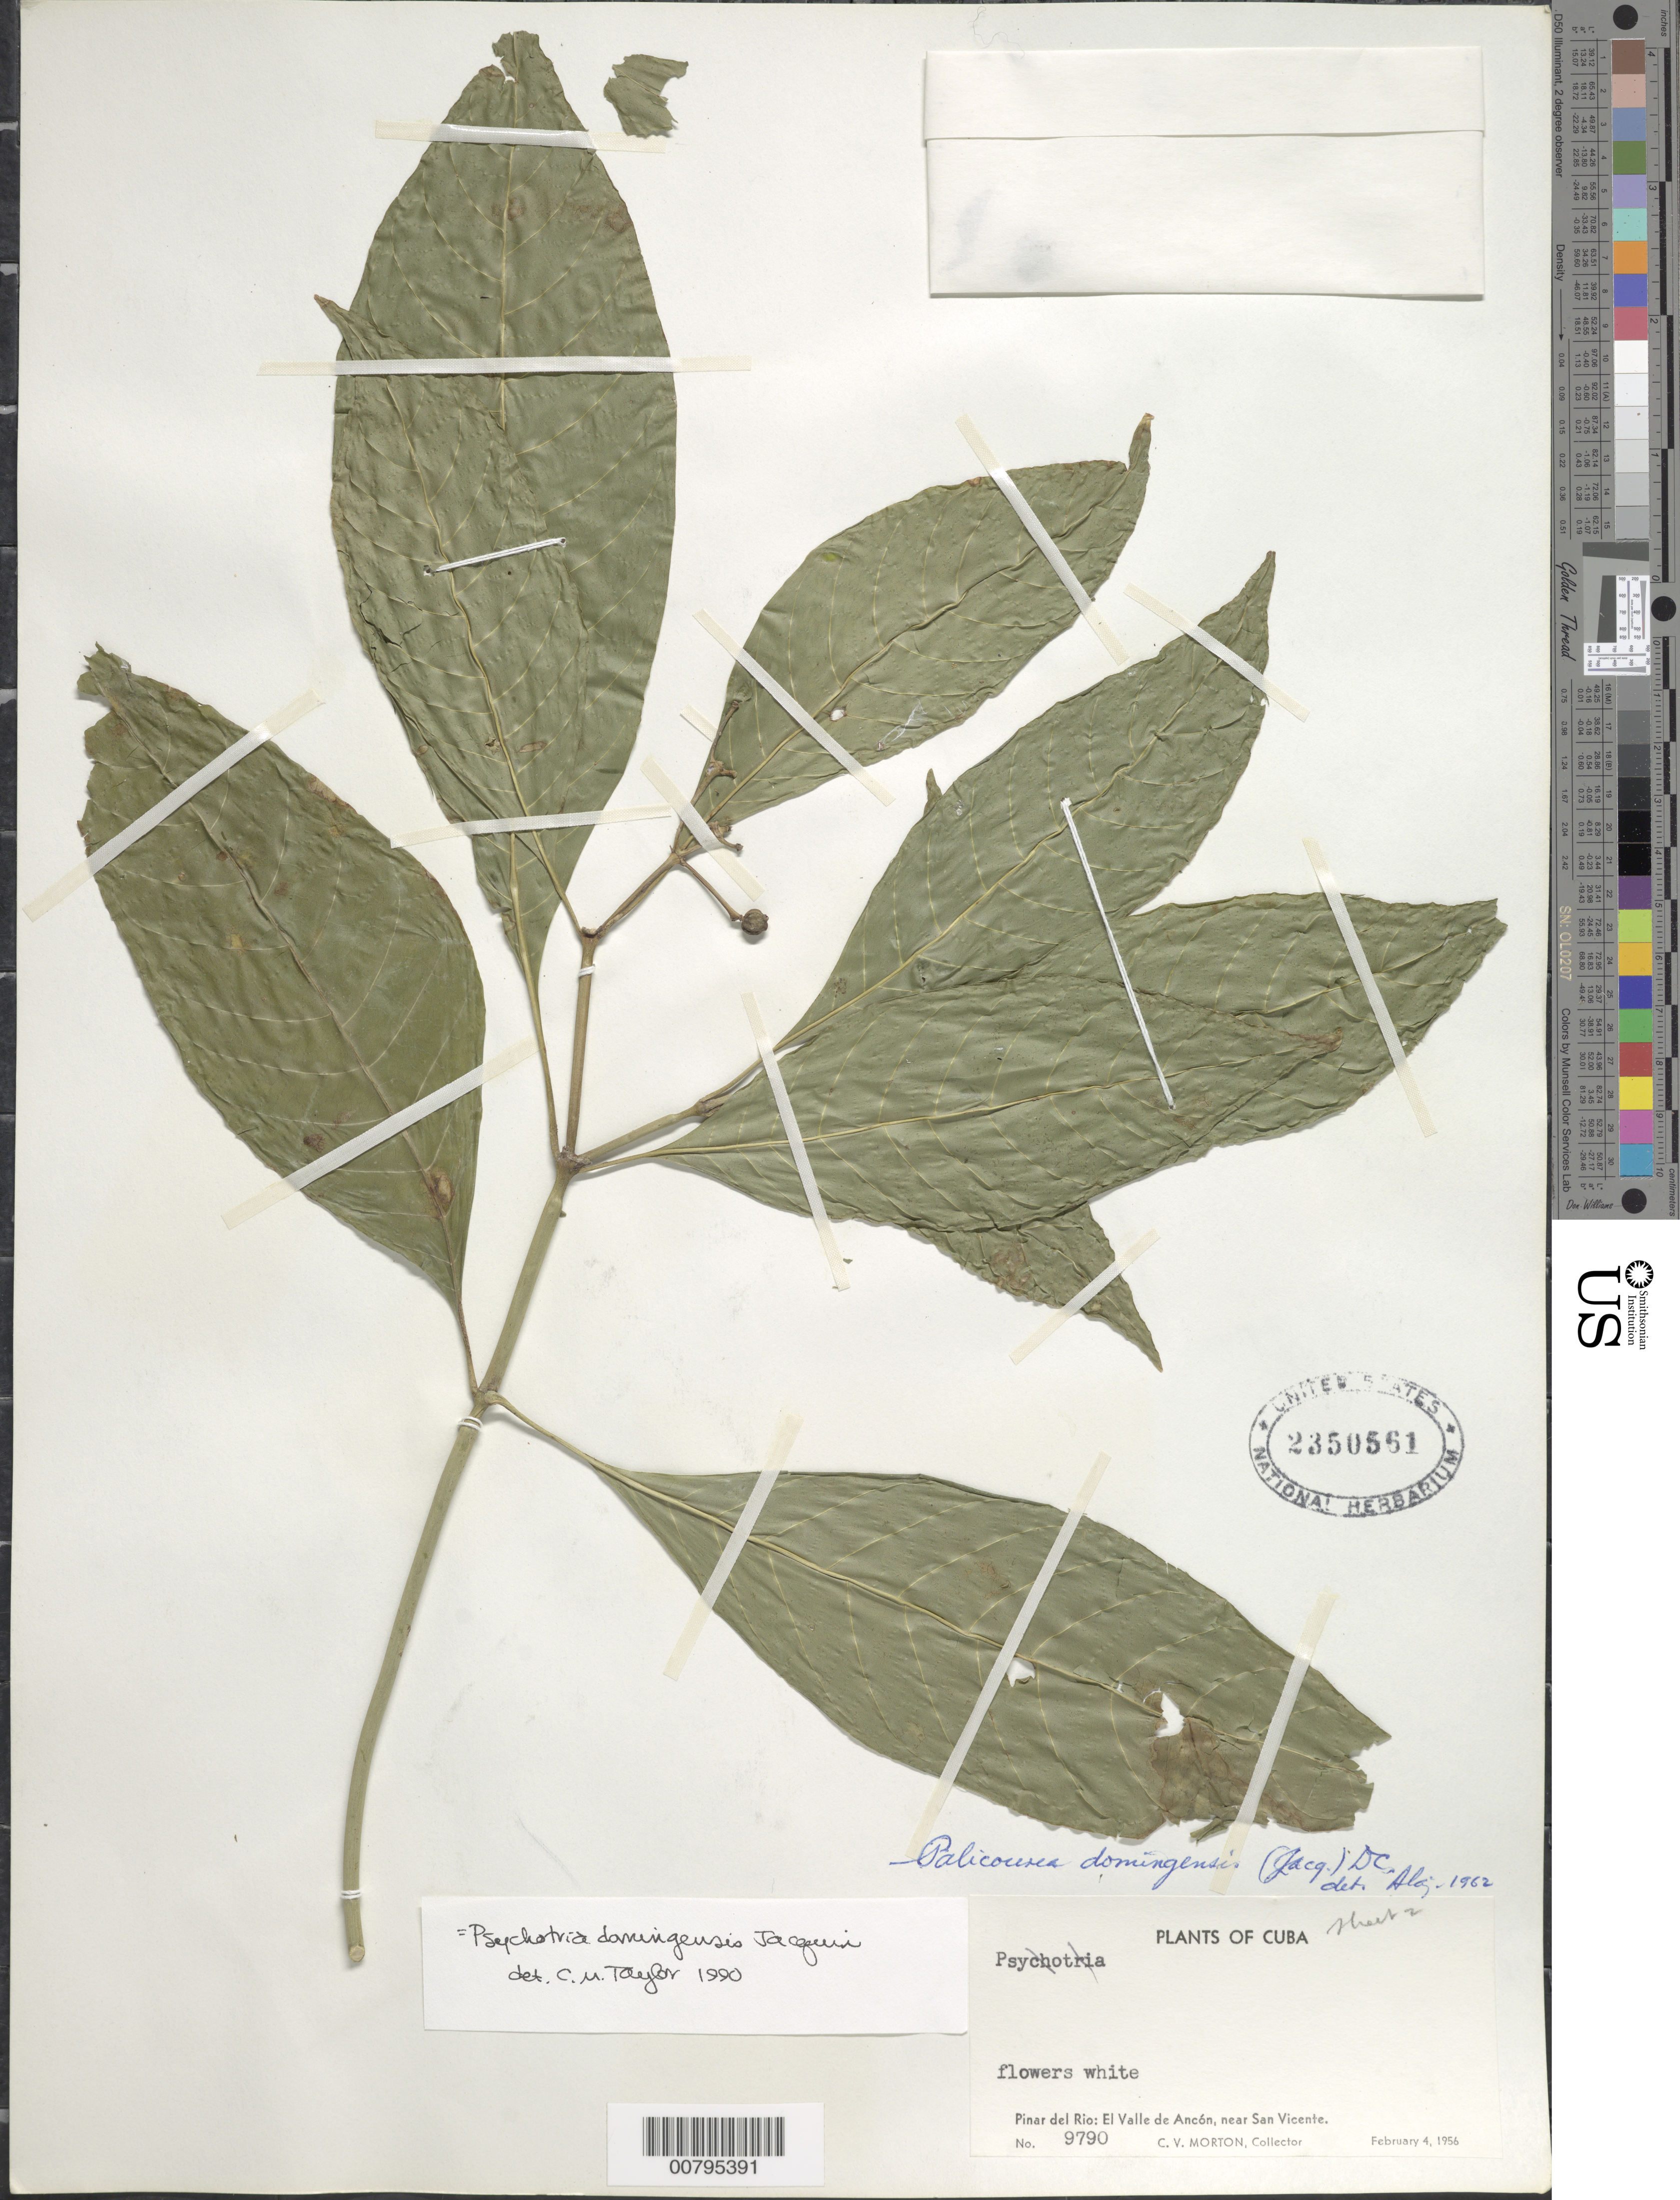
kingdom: Plantae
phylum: Tracheophyta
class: Magnoliopsida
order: Gentianales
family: Rubiaceae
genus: Psychotria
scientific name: Psychotria domingensis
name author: Jacq.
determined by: Taylor, Charlotte M.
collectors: C. V. Morton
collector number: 9790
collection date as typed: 04 Feb 1956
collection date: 1956-02-04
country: Cuba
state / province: Pinar del Río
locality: El Valle de Ancón, near San Vincente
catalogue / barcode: US 2350561